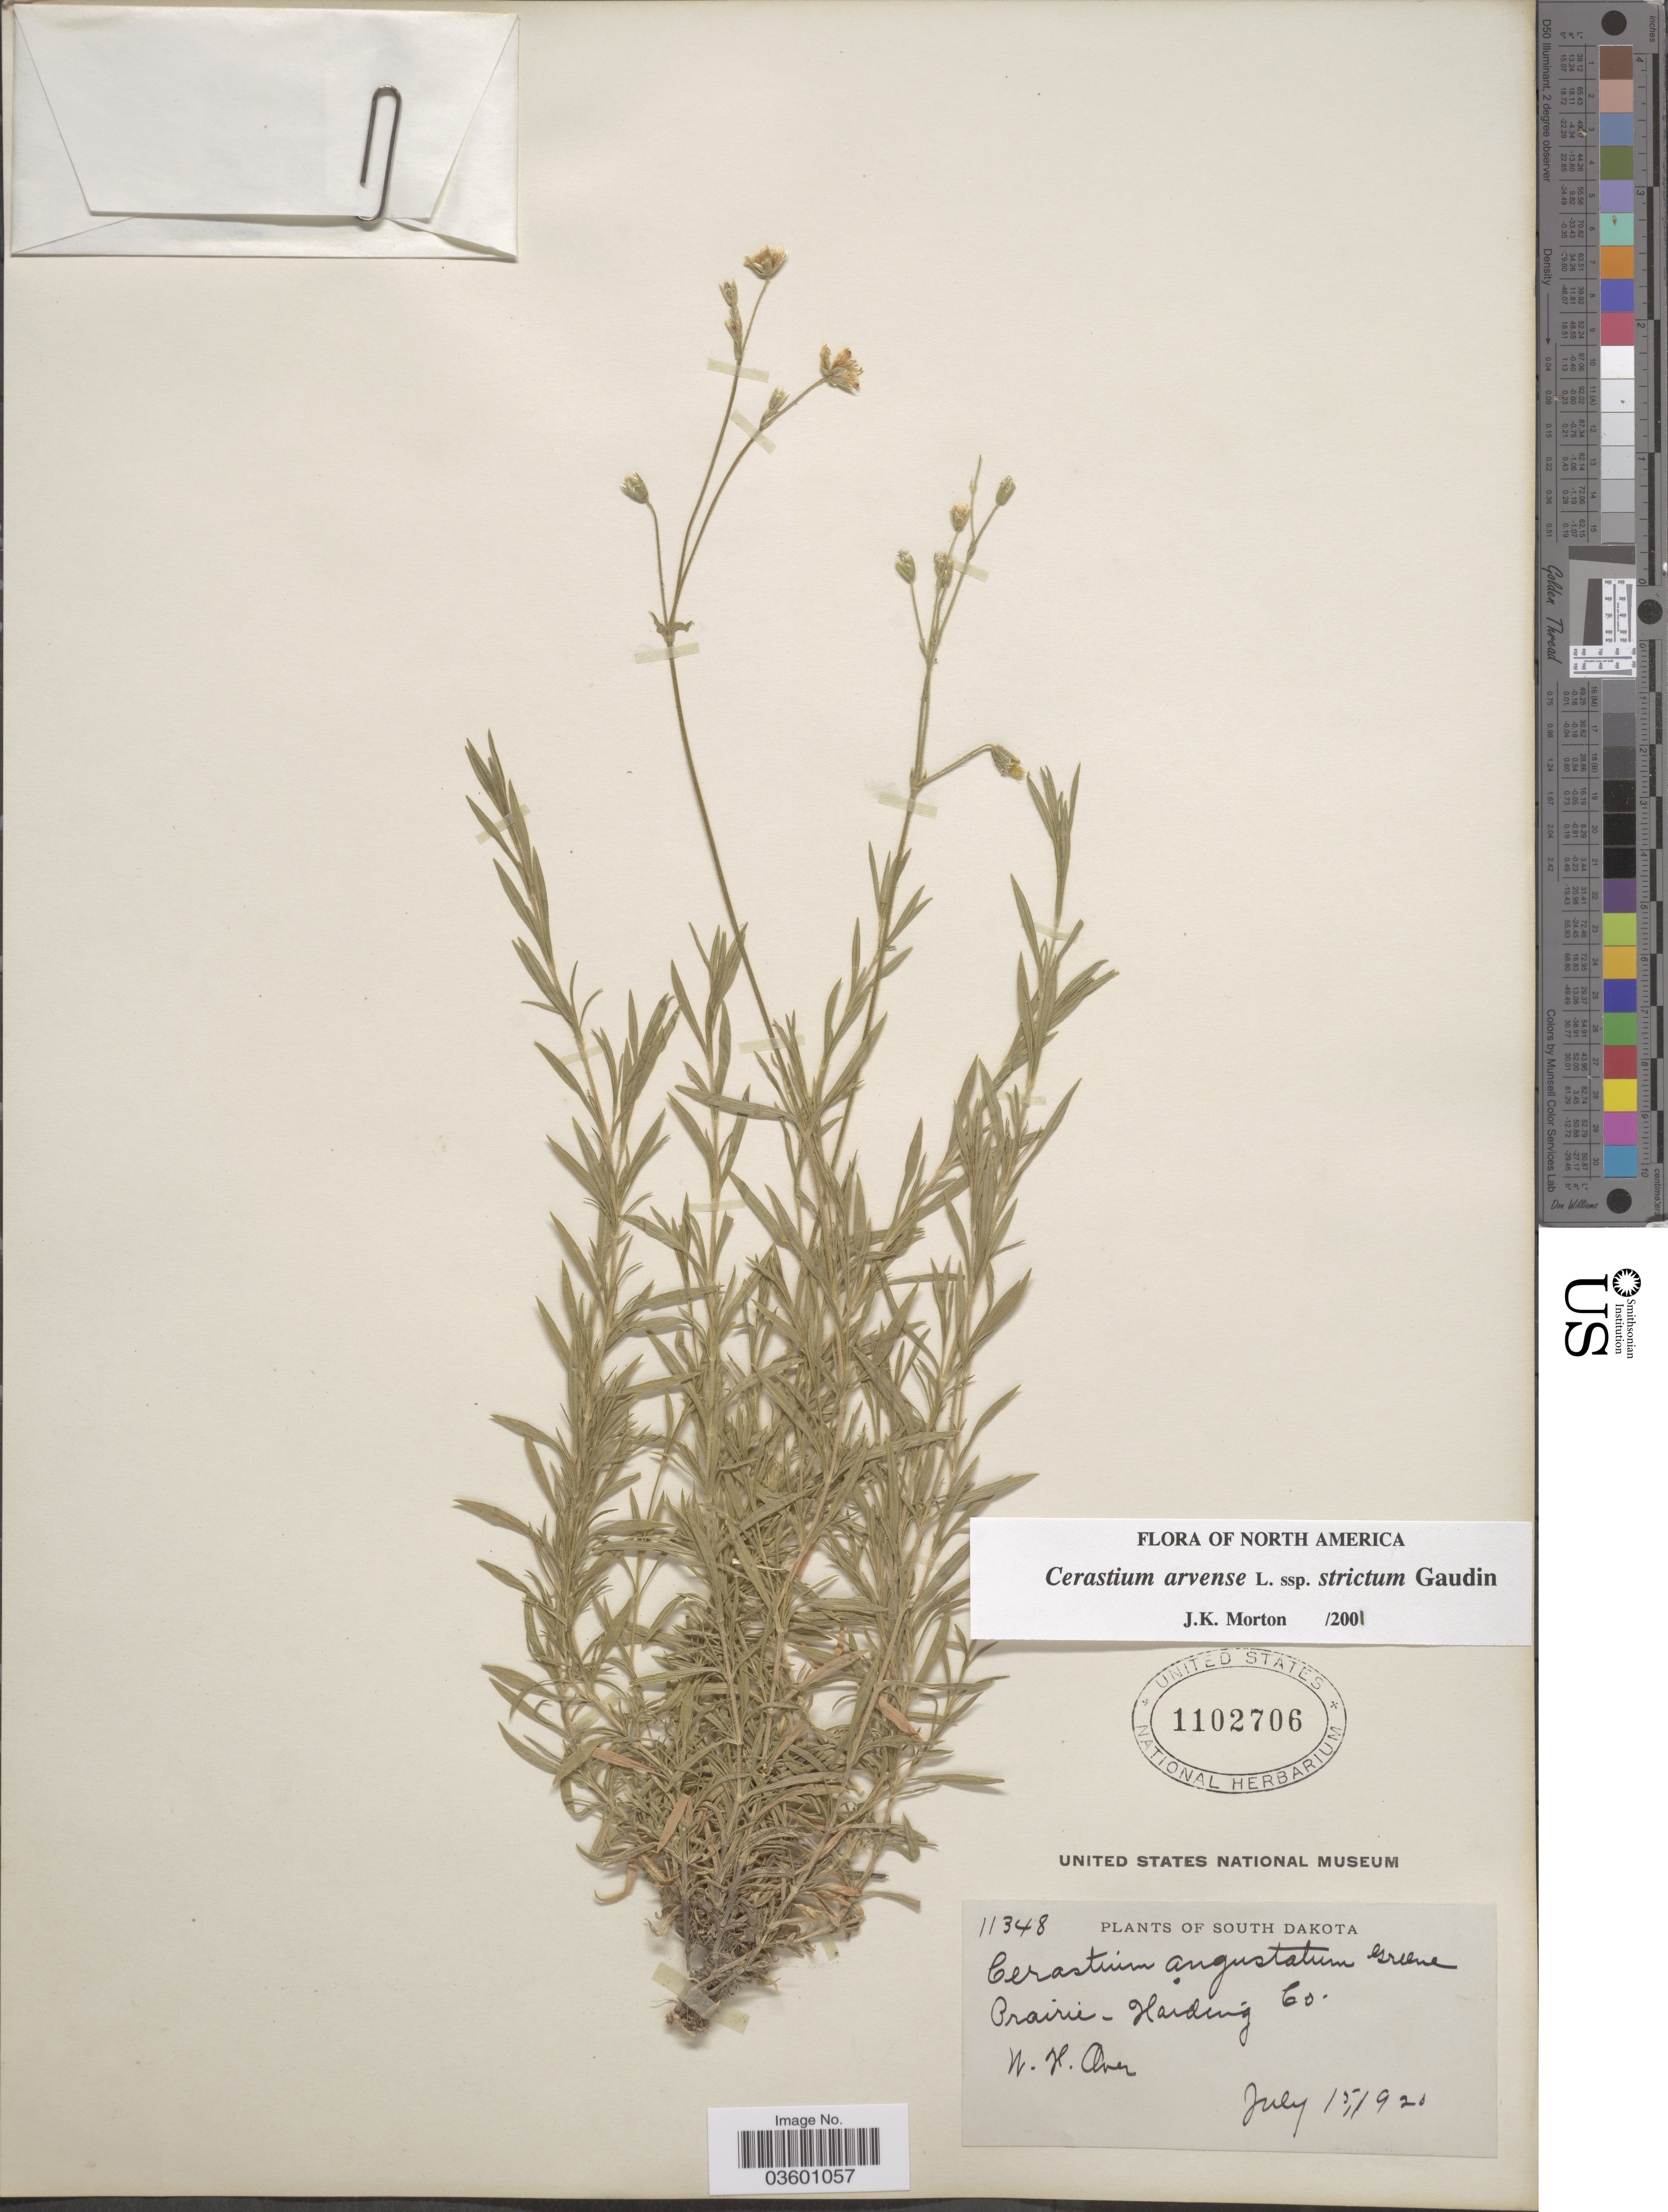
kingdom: Plantae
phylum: Tracheophyta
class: Magnoliopsida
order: Caryophyllales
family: Caryophyllaceae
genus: Cerastium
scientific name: Cerastium angustatum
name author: Greene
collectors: W. Over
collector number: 11348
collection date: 1920-07-15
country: United States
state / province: South Dakota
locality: Harding Co.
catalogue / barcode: US 1102706